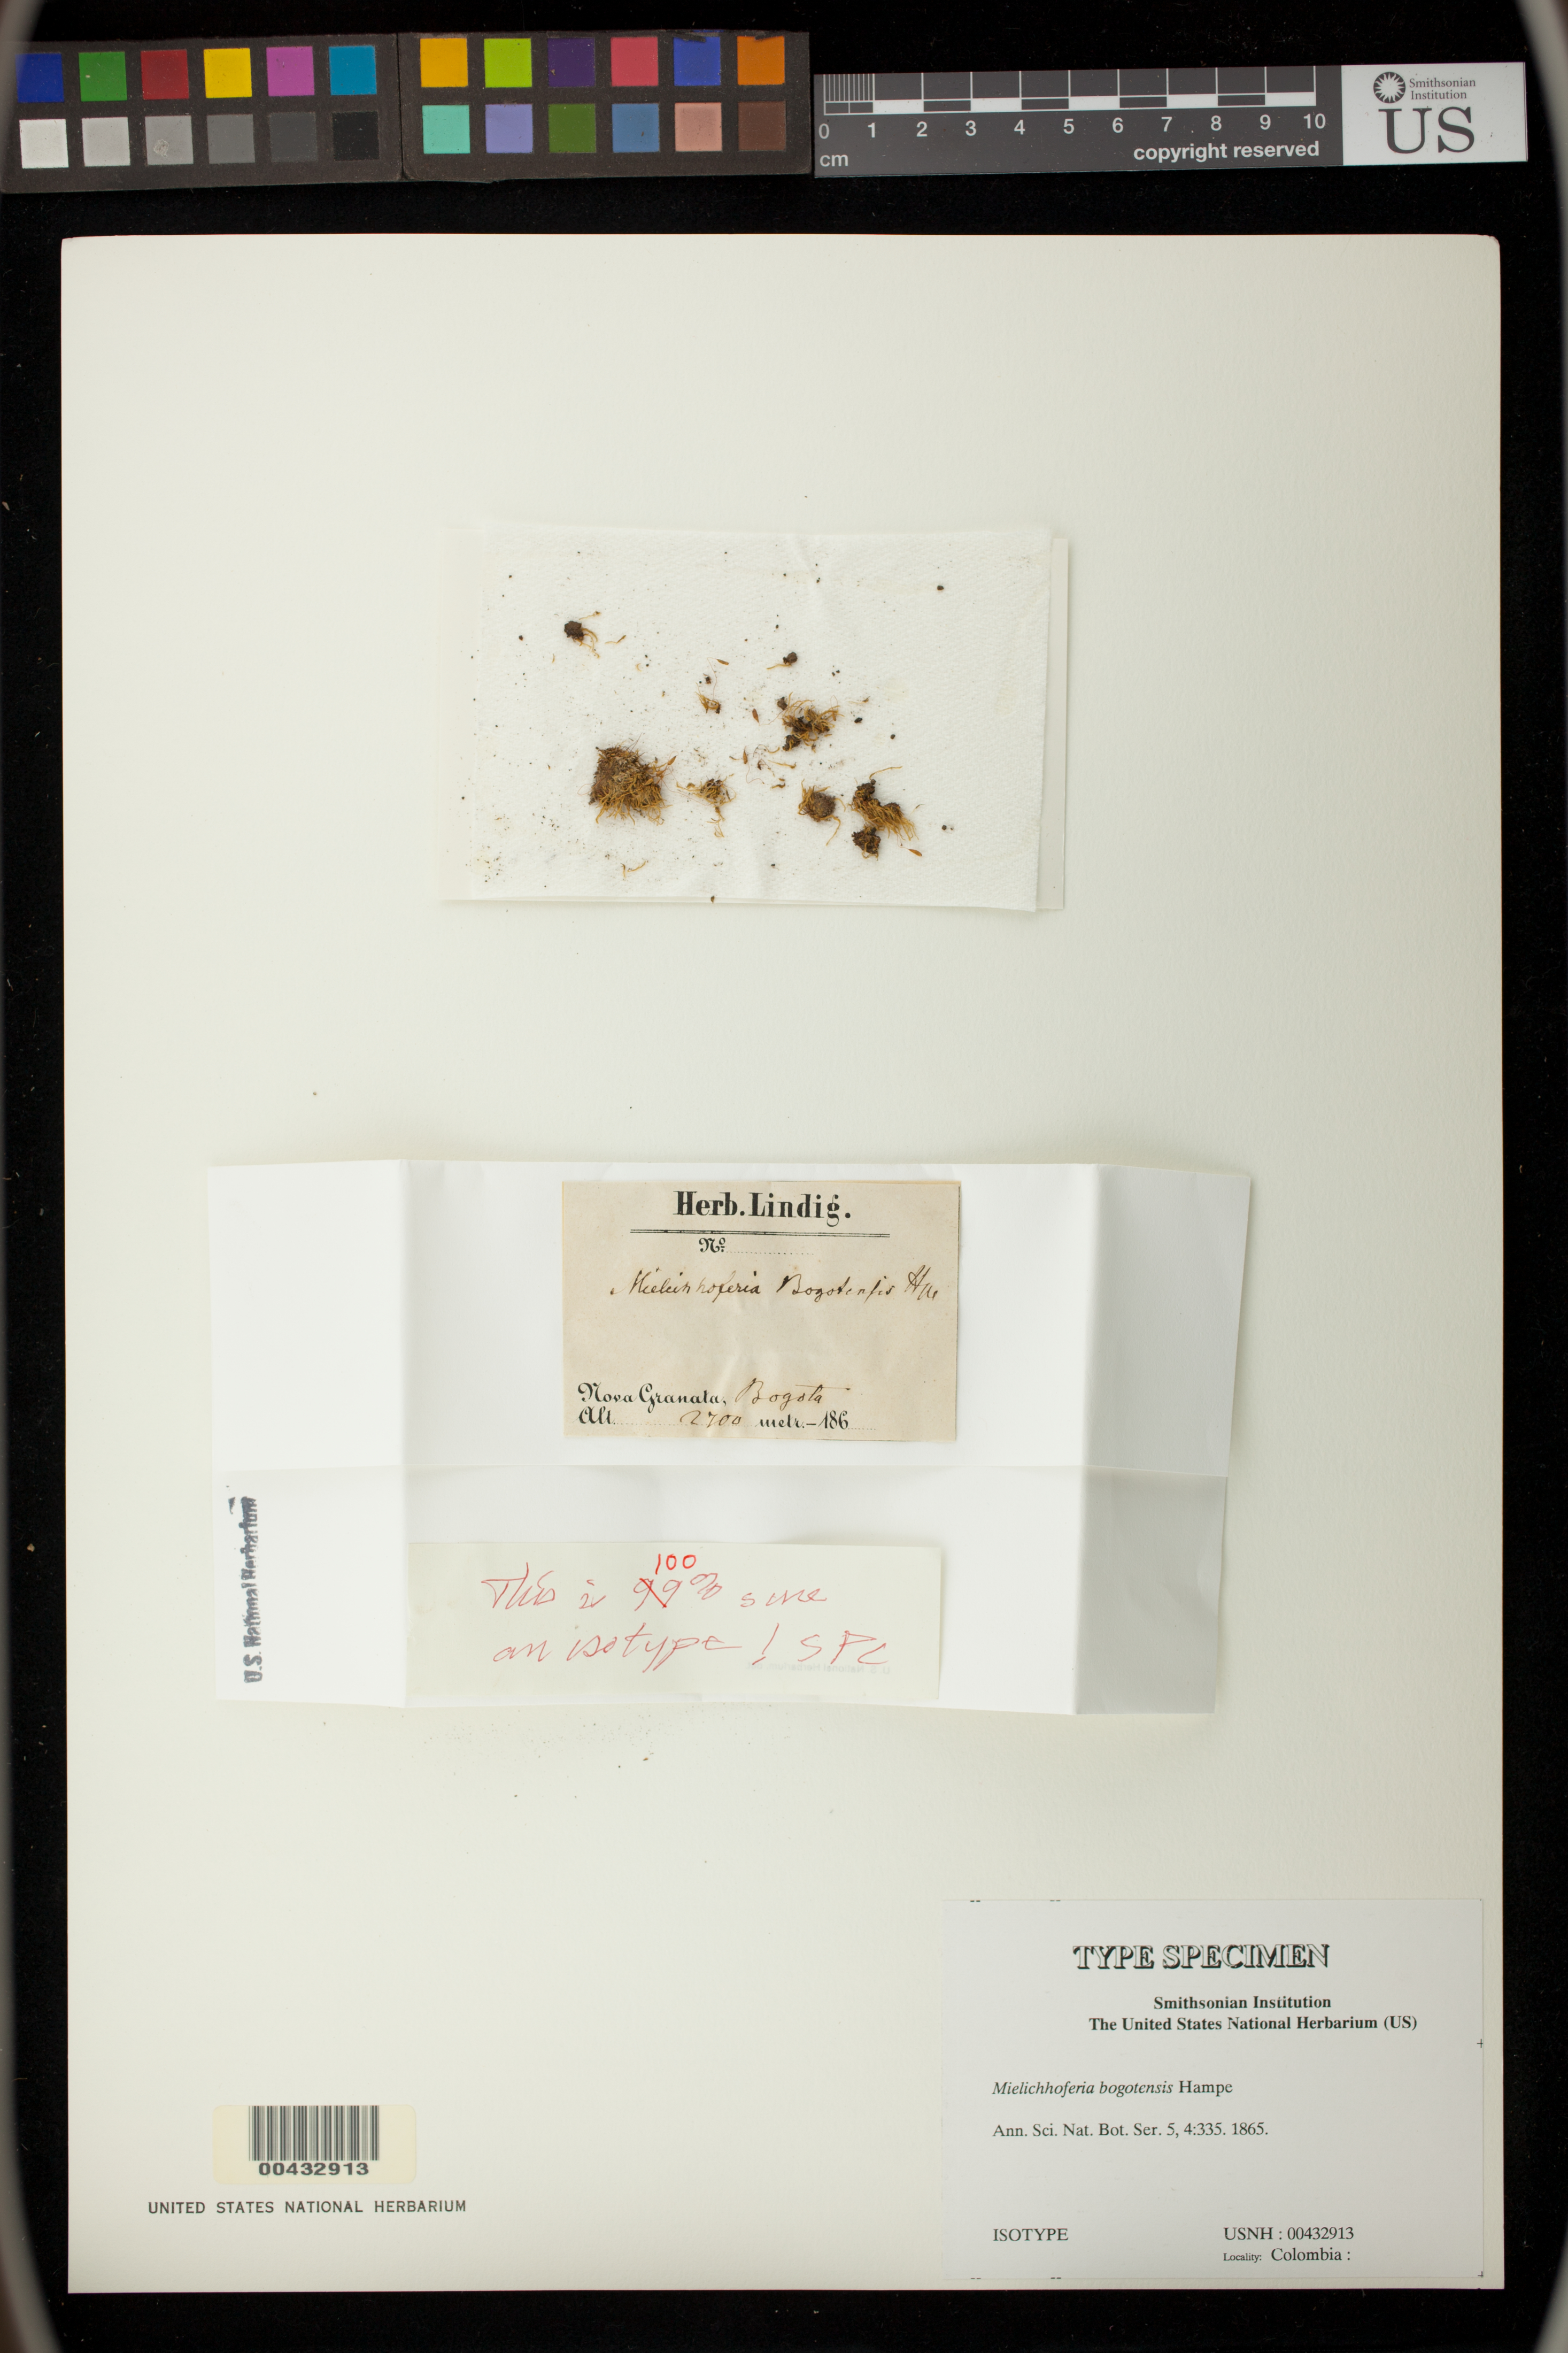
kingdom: Plantae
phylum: Bryophyta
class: Bryopsida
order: Bryales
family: Mniaceae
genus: Mielichhoferia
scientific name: Mielichhoferia bogotensis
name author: Hampe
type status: Isotype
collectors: A. Lindig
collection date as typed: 186-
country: Colombia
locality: Bogota.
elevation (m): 2700